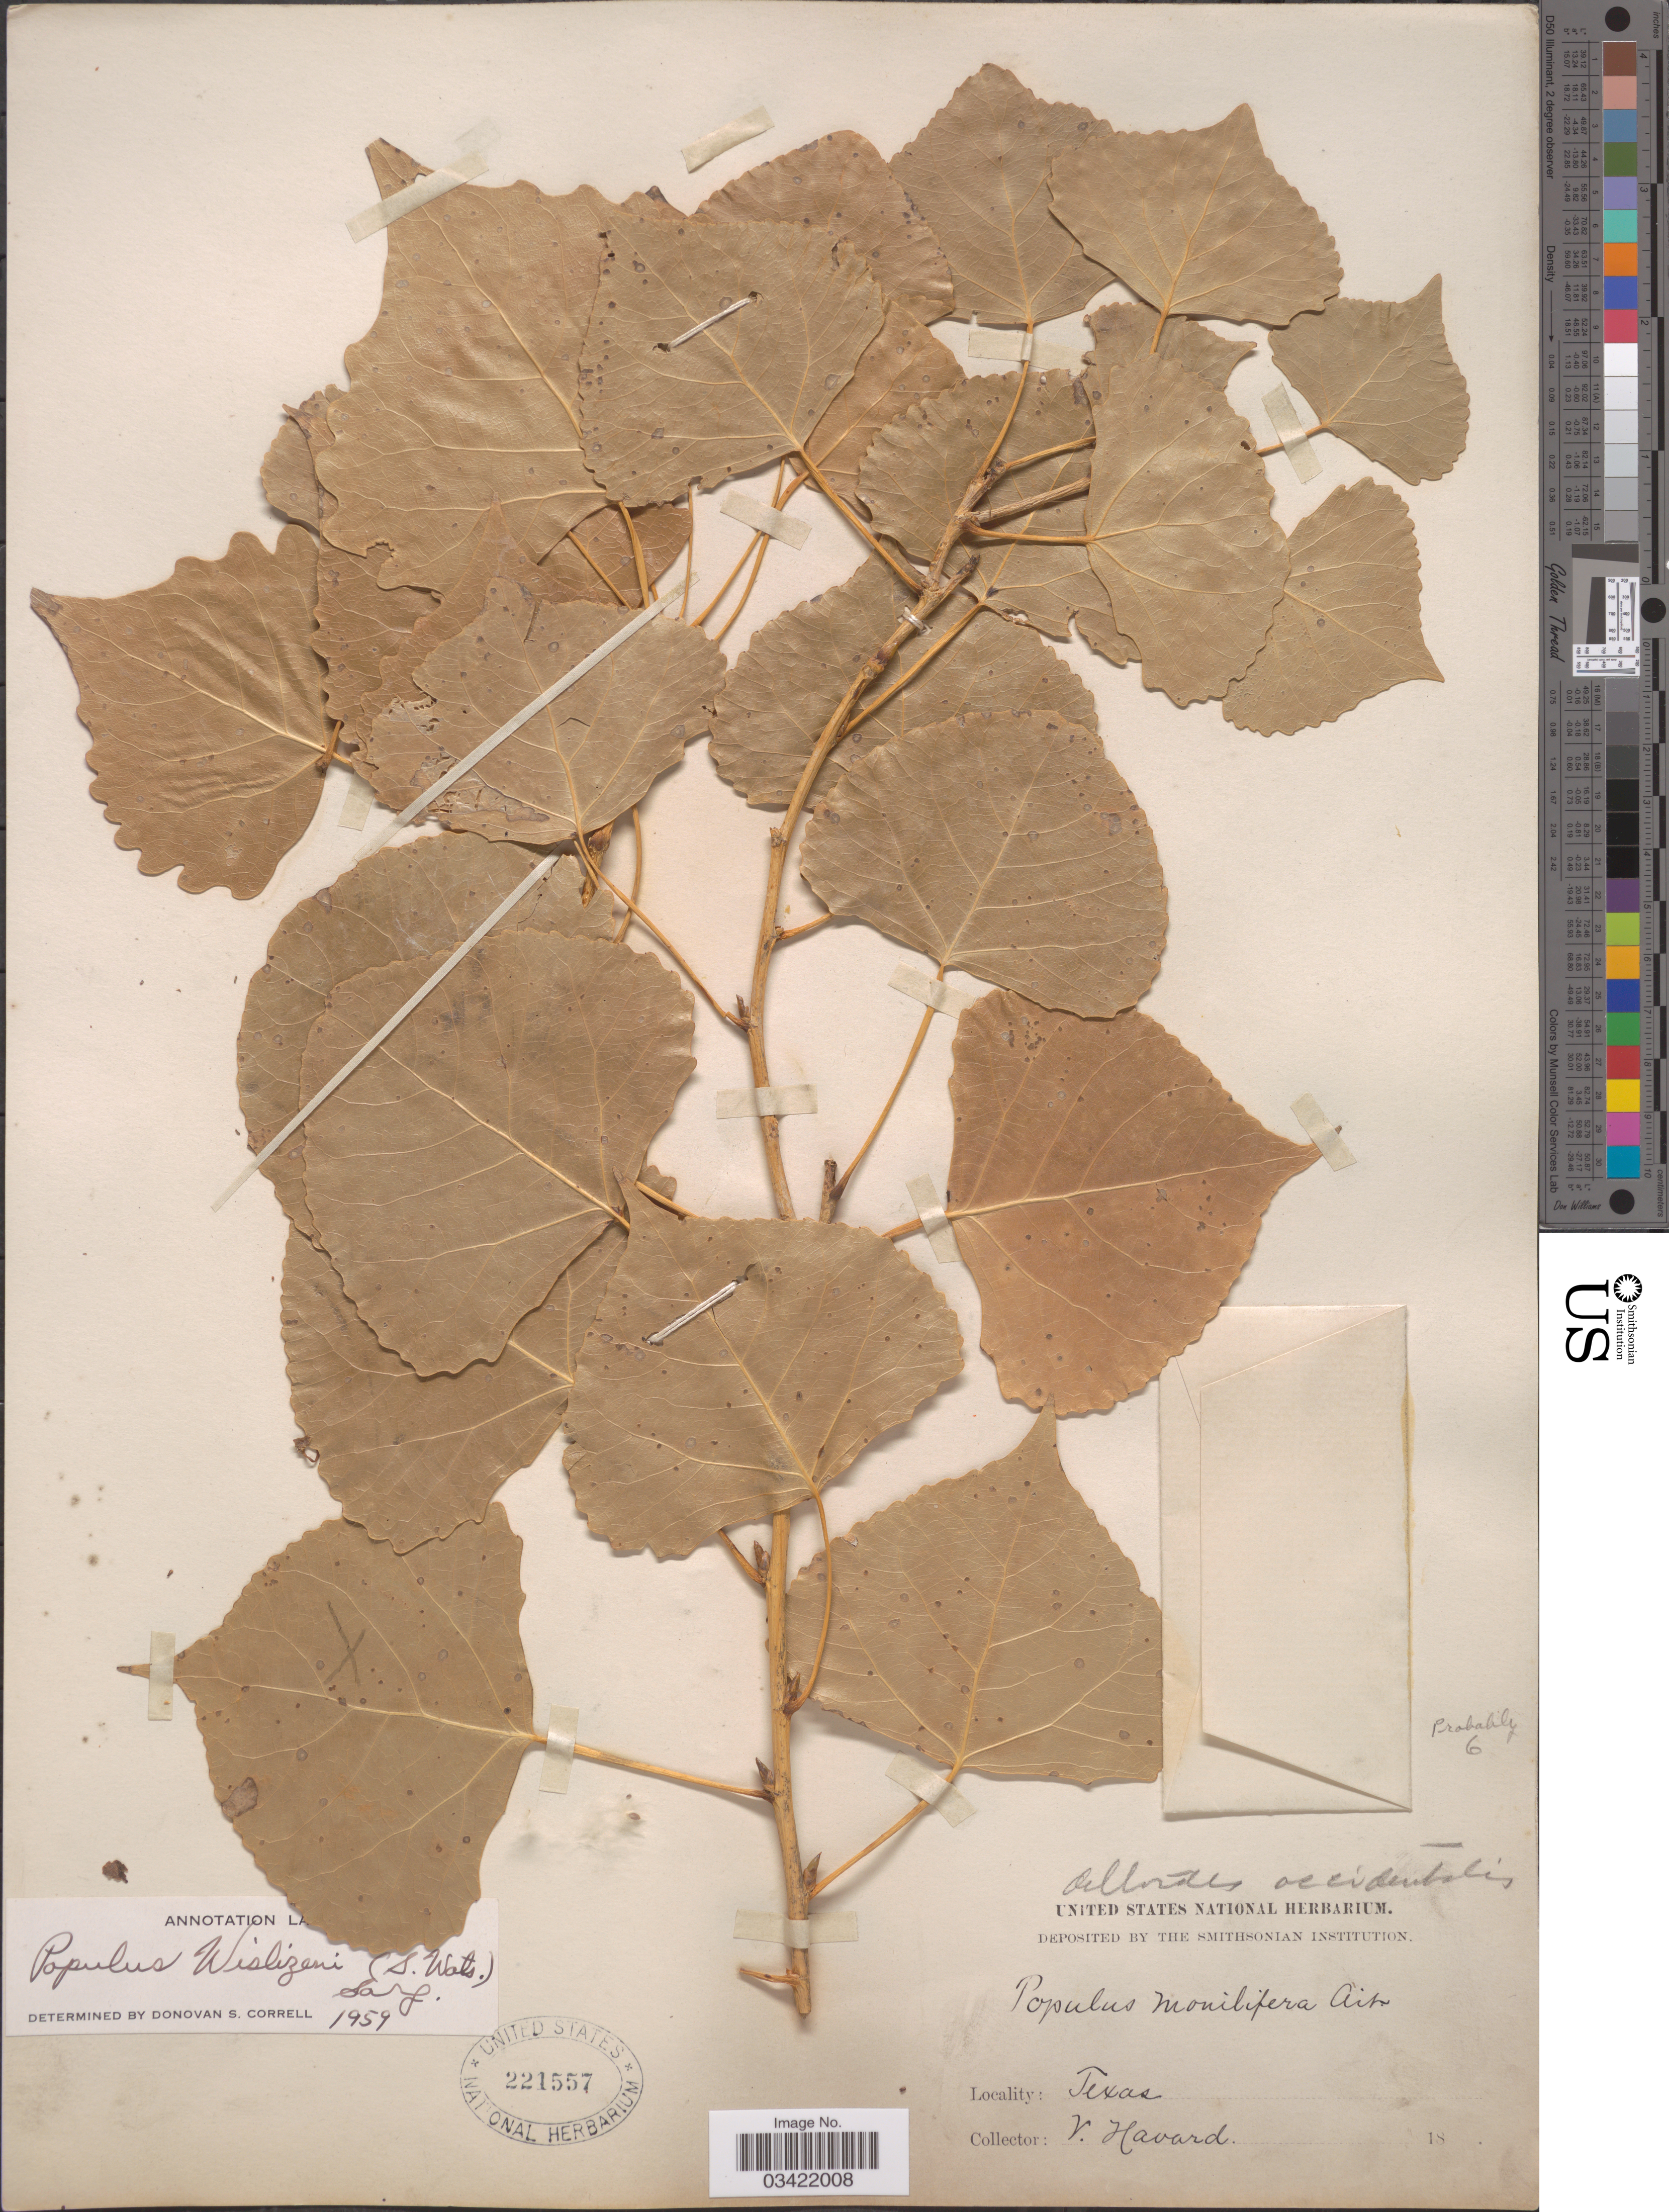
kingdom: Plantae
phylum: Tracheophyta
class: Magnoliopsida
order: Malpighiales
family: Salicaceae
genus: Populus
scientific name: Populus deltoides subsp. wislizeni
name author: (S. Watson) Eckenw.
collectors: V. Havard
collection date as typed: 18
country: United States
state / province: Texas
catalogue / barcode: US 221557